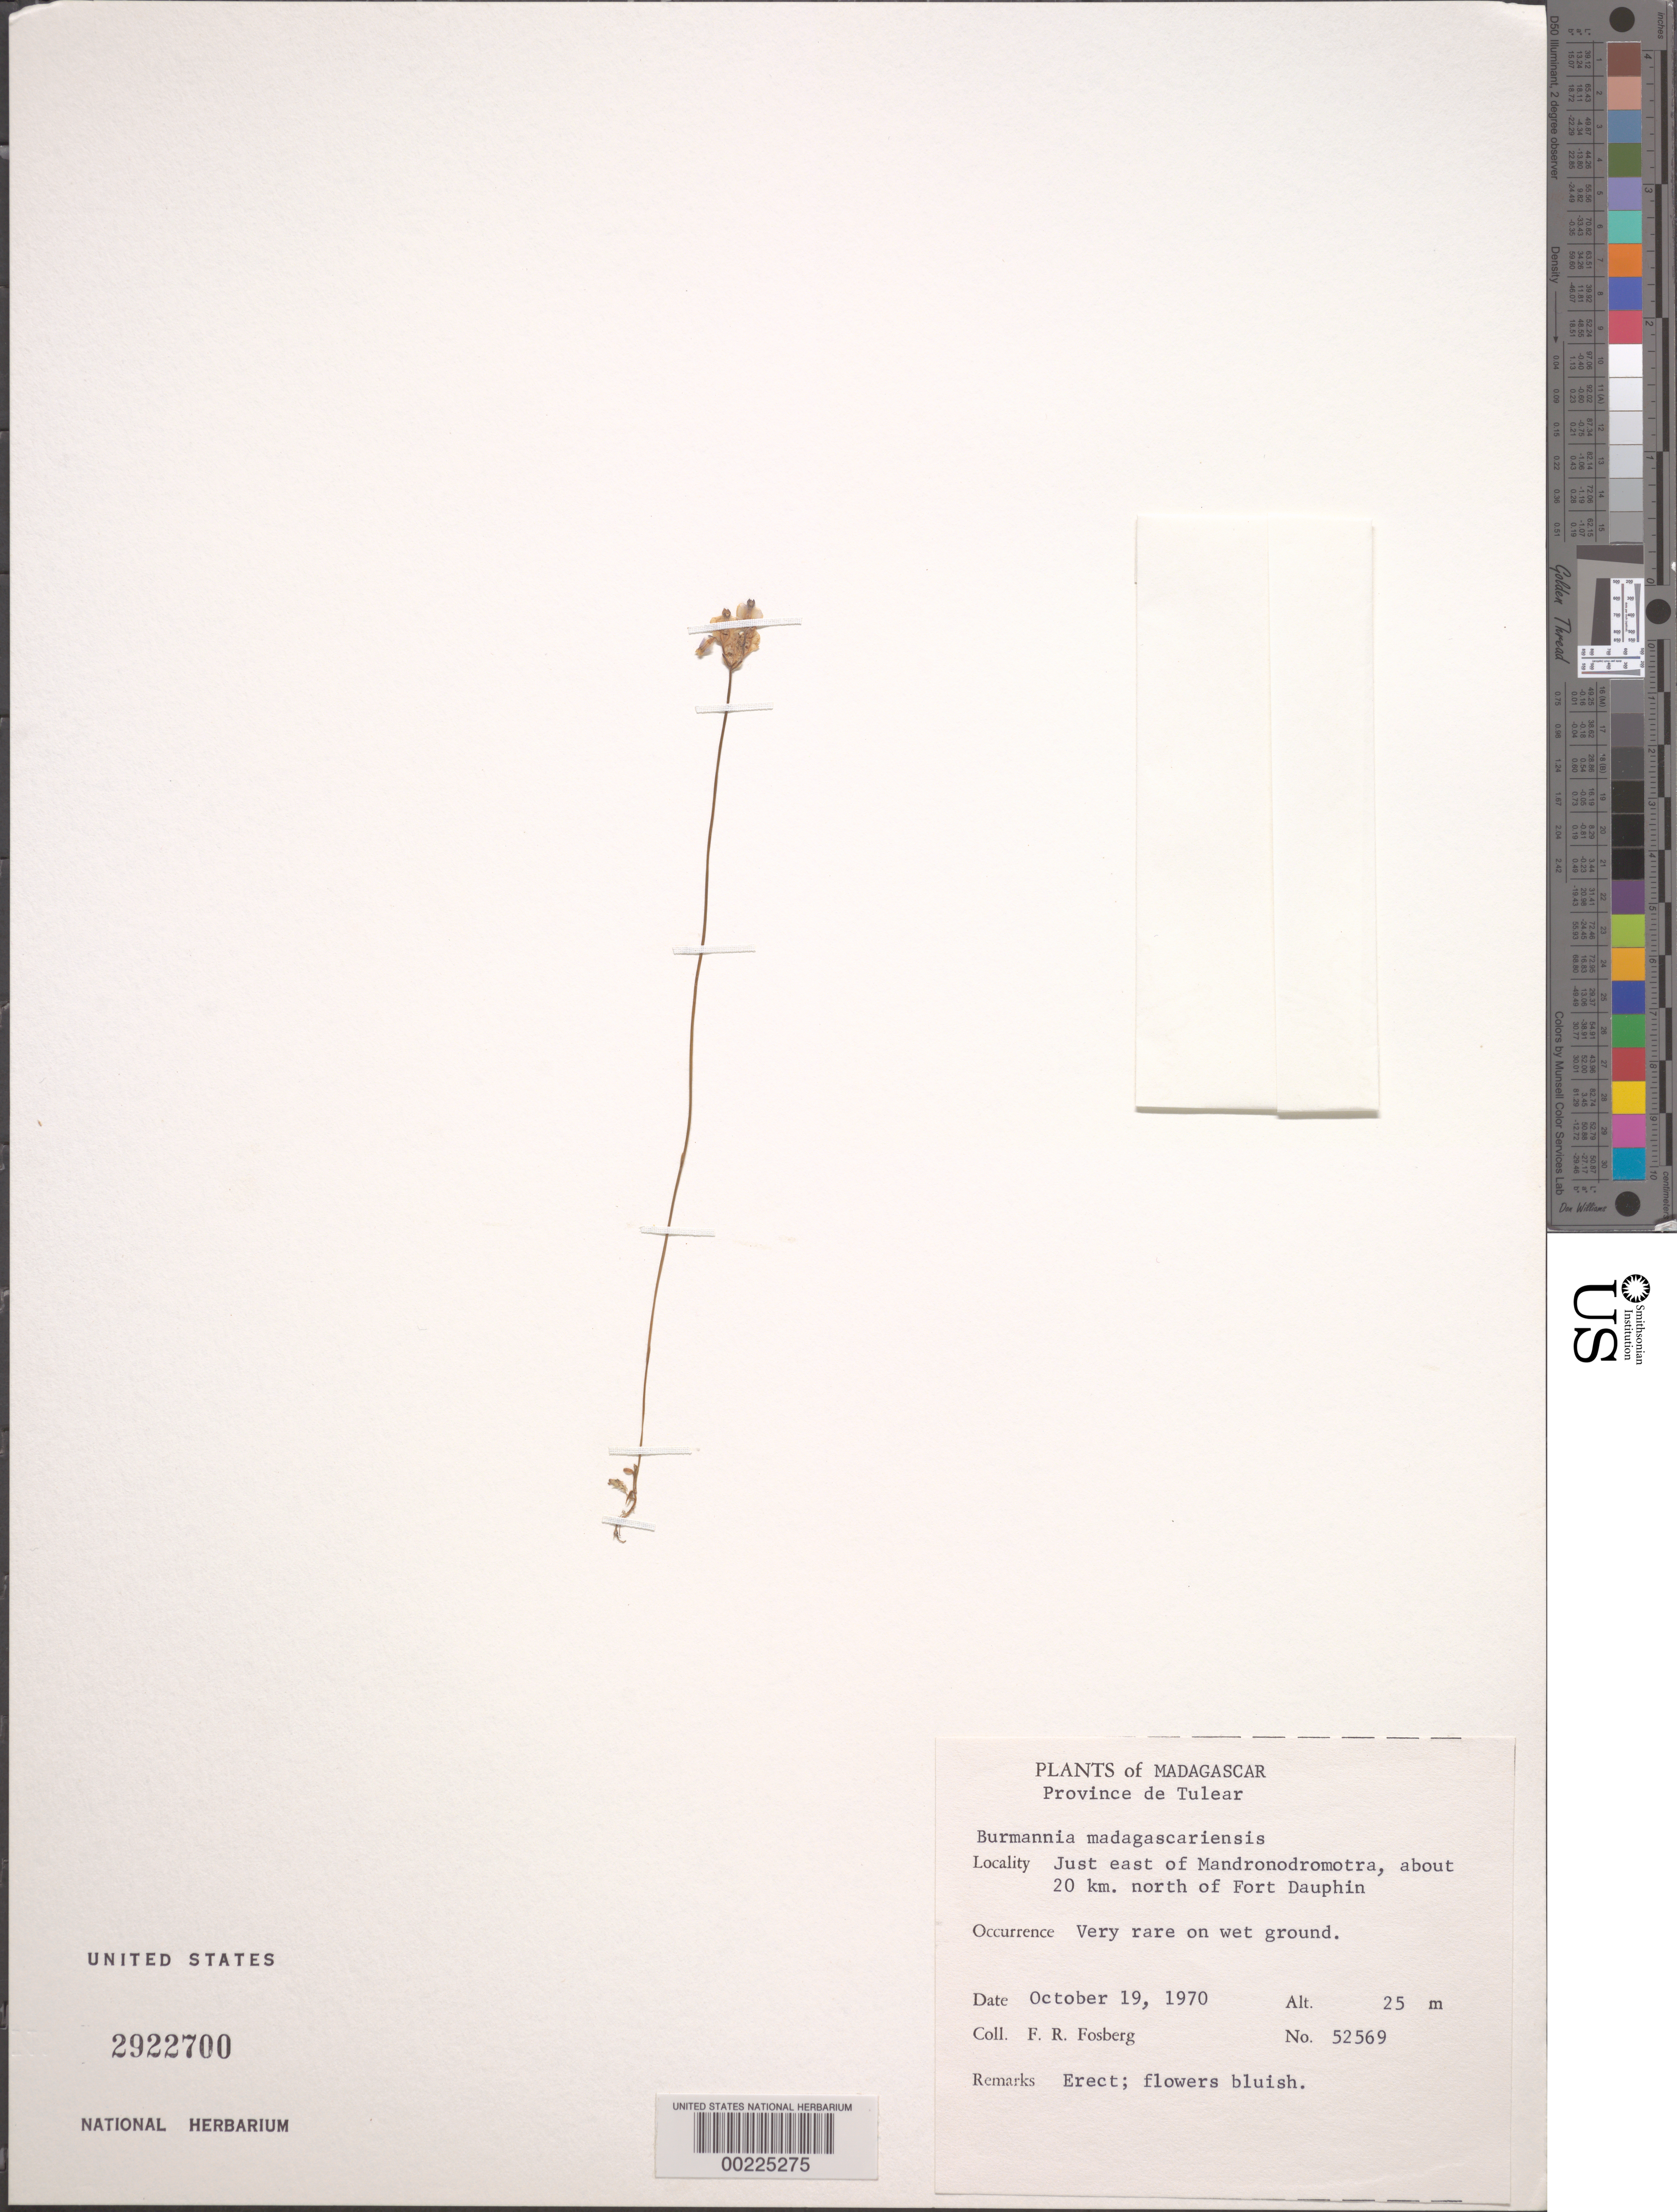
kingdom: Plantae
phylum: Tracheophyta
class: Liliopsida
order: Dioscoreales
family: Burmanniaceae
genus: Burmannia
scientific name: Burmannia madagascariensis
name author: Mart. & Zucc.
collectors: F. R. Fosberg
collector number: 52569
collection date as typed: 19 Oct 1970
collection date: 1970-10-19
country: Madagascar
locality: Just e of mandronodromotra, about 20 km n of fort dauphin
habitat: On wet ground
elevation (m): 25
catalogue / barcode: US 2922700